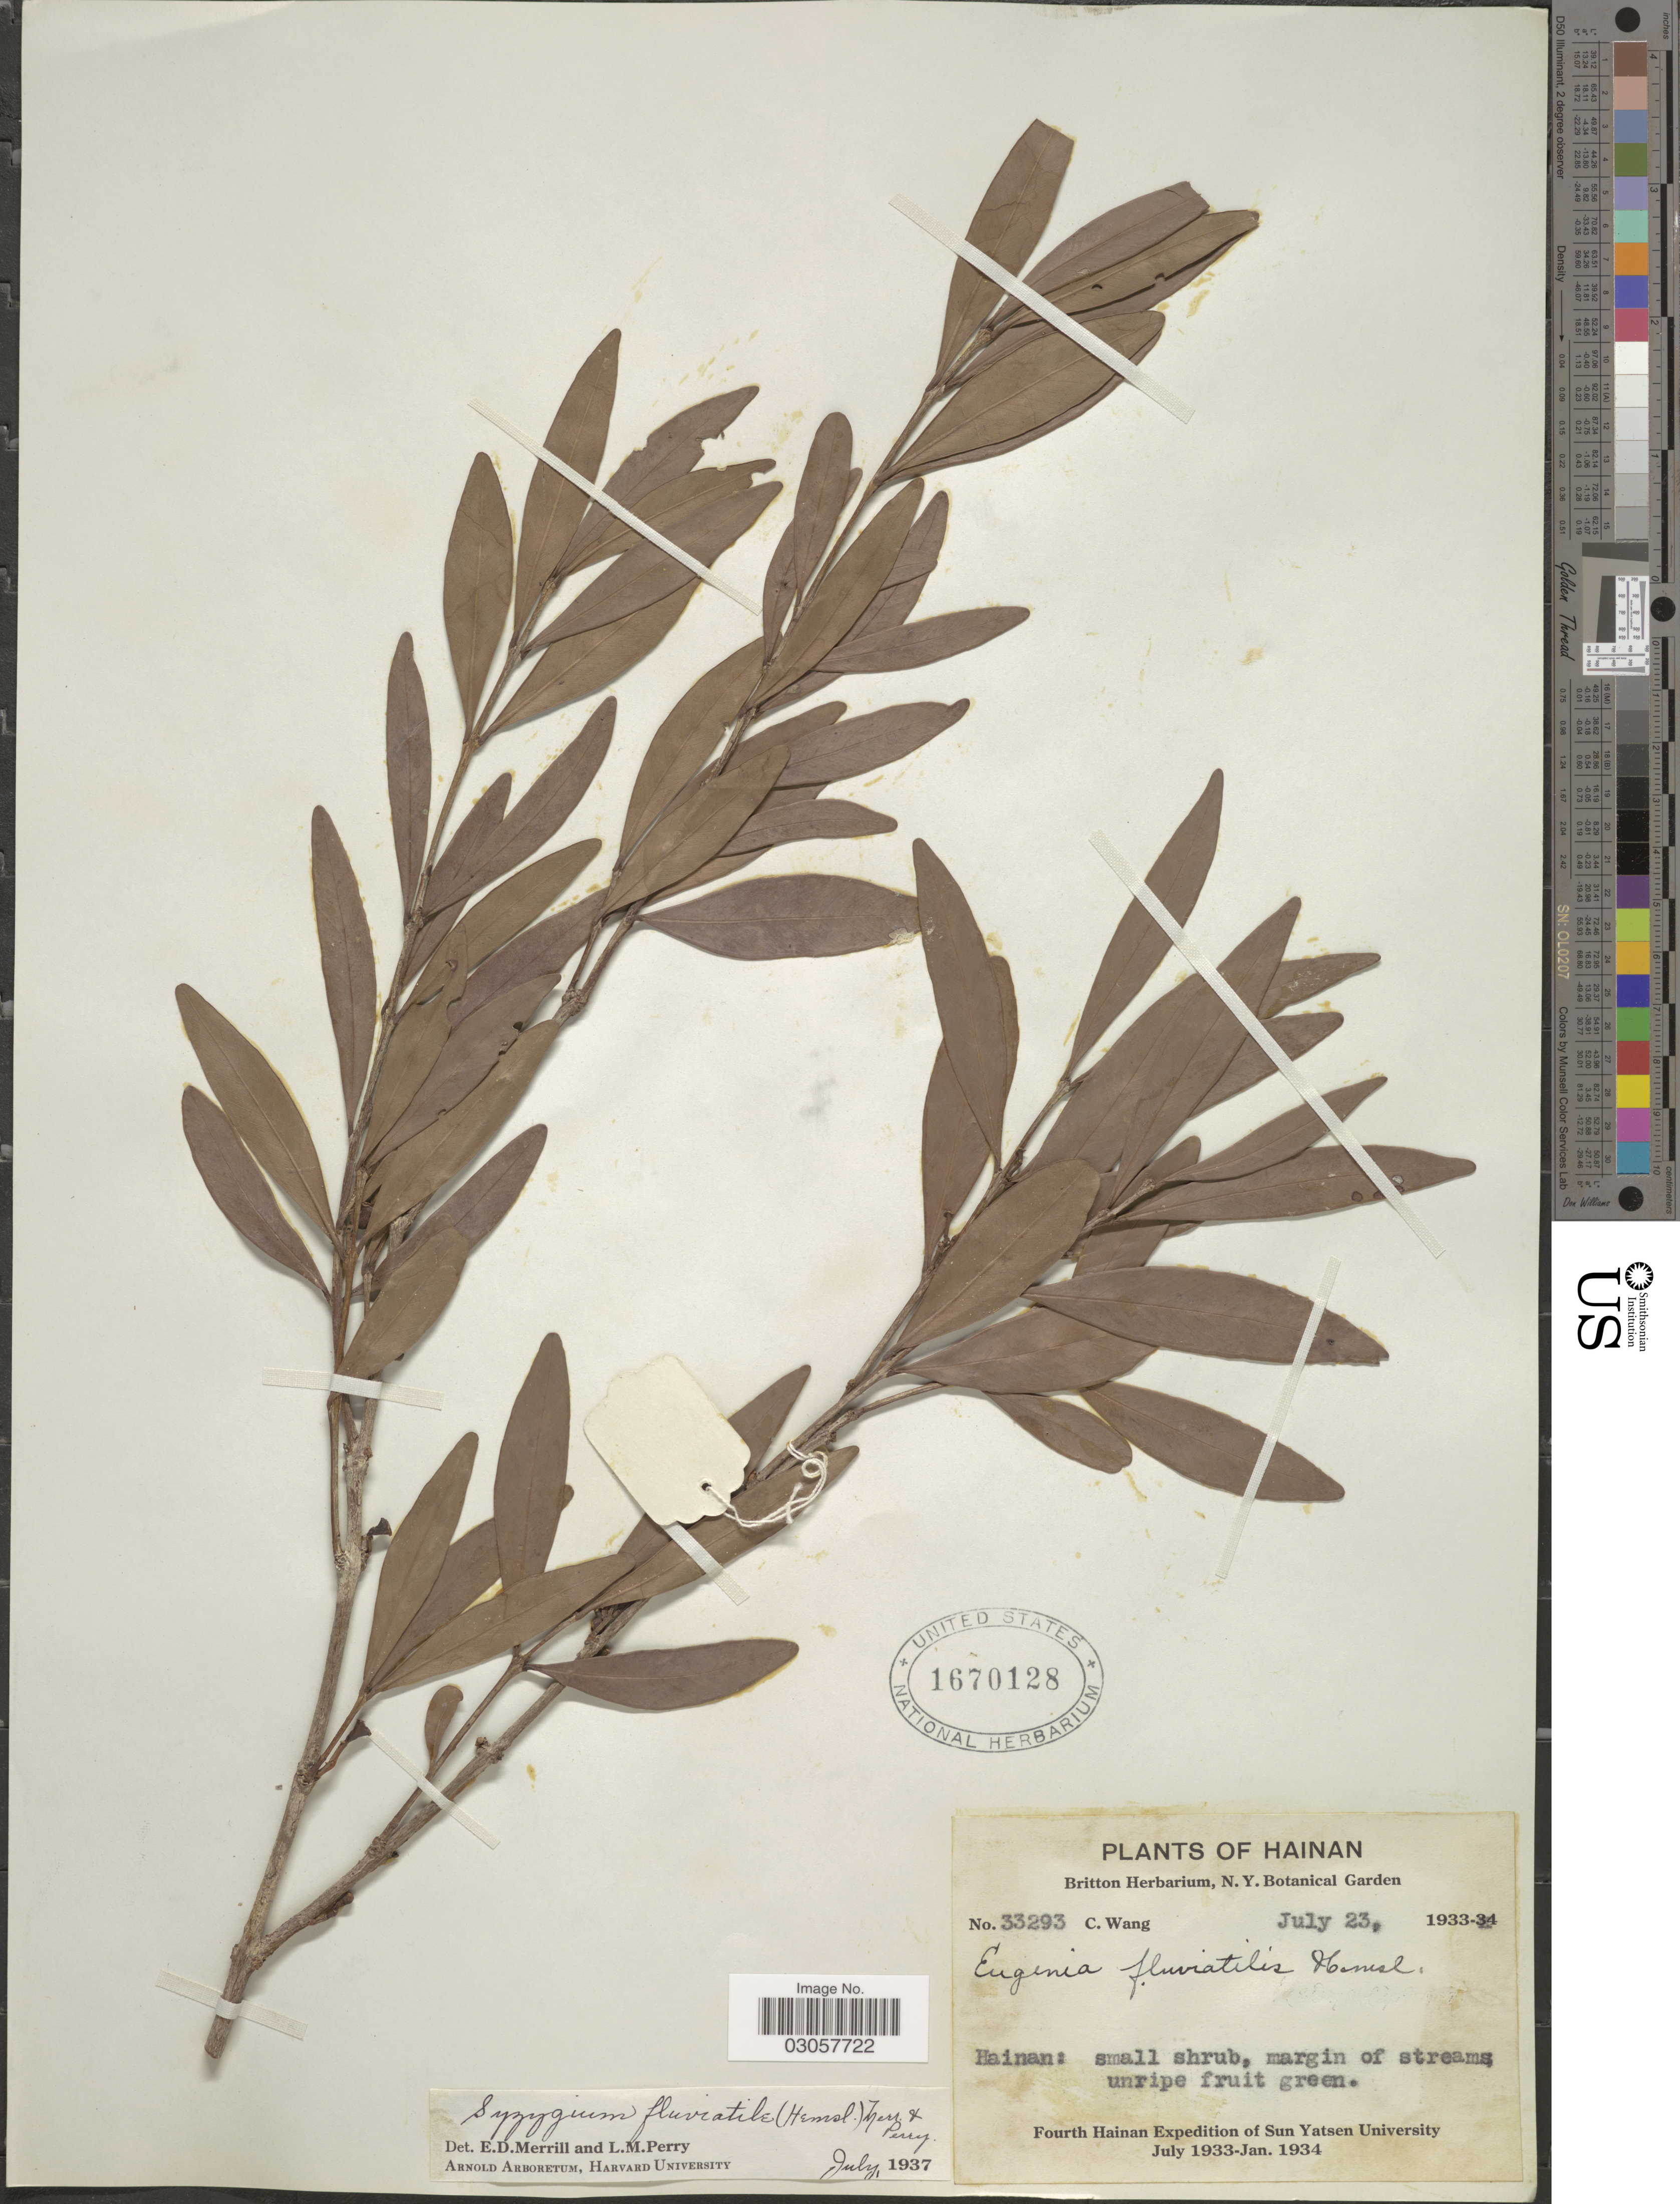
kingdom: Plantae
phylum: Tracheophyta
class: Magnoliopsida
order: Myrtales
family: Myrtaceae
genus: Syzygium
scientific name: Syzygium fluviatile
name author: (Hemsl.) Merr. & L.M. Perry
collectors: C. Wang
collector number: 33293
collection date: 1933-07-23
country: China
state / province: Hainan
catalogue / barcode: US 1670128